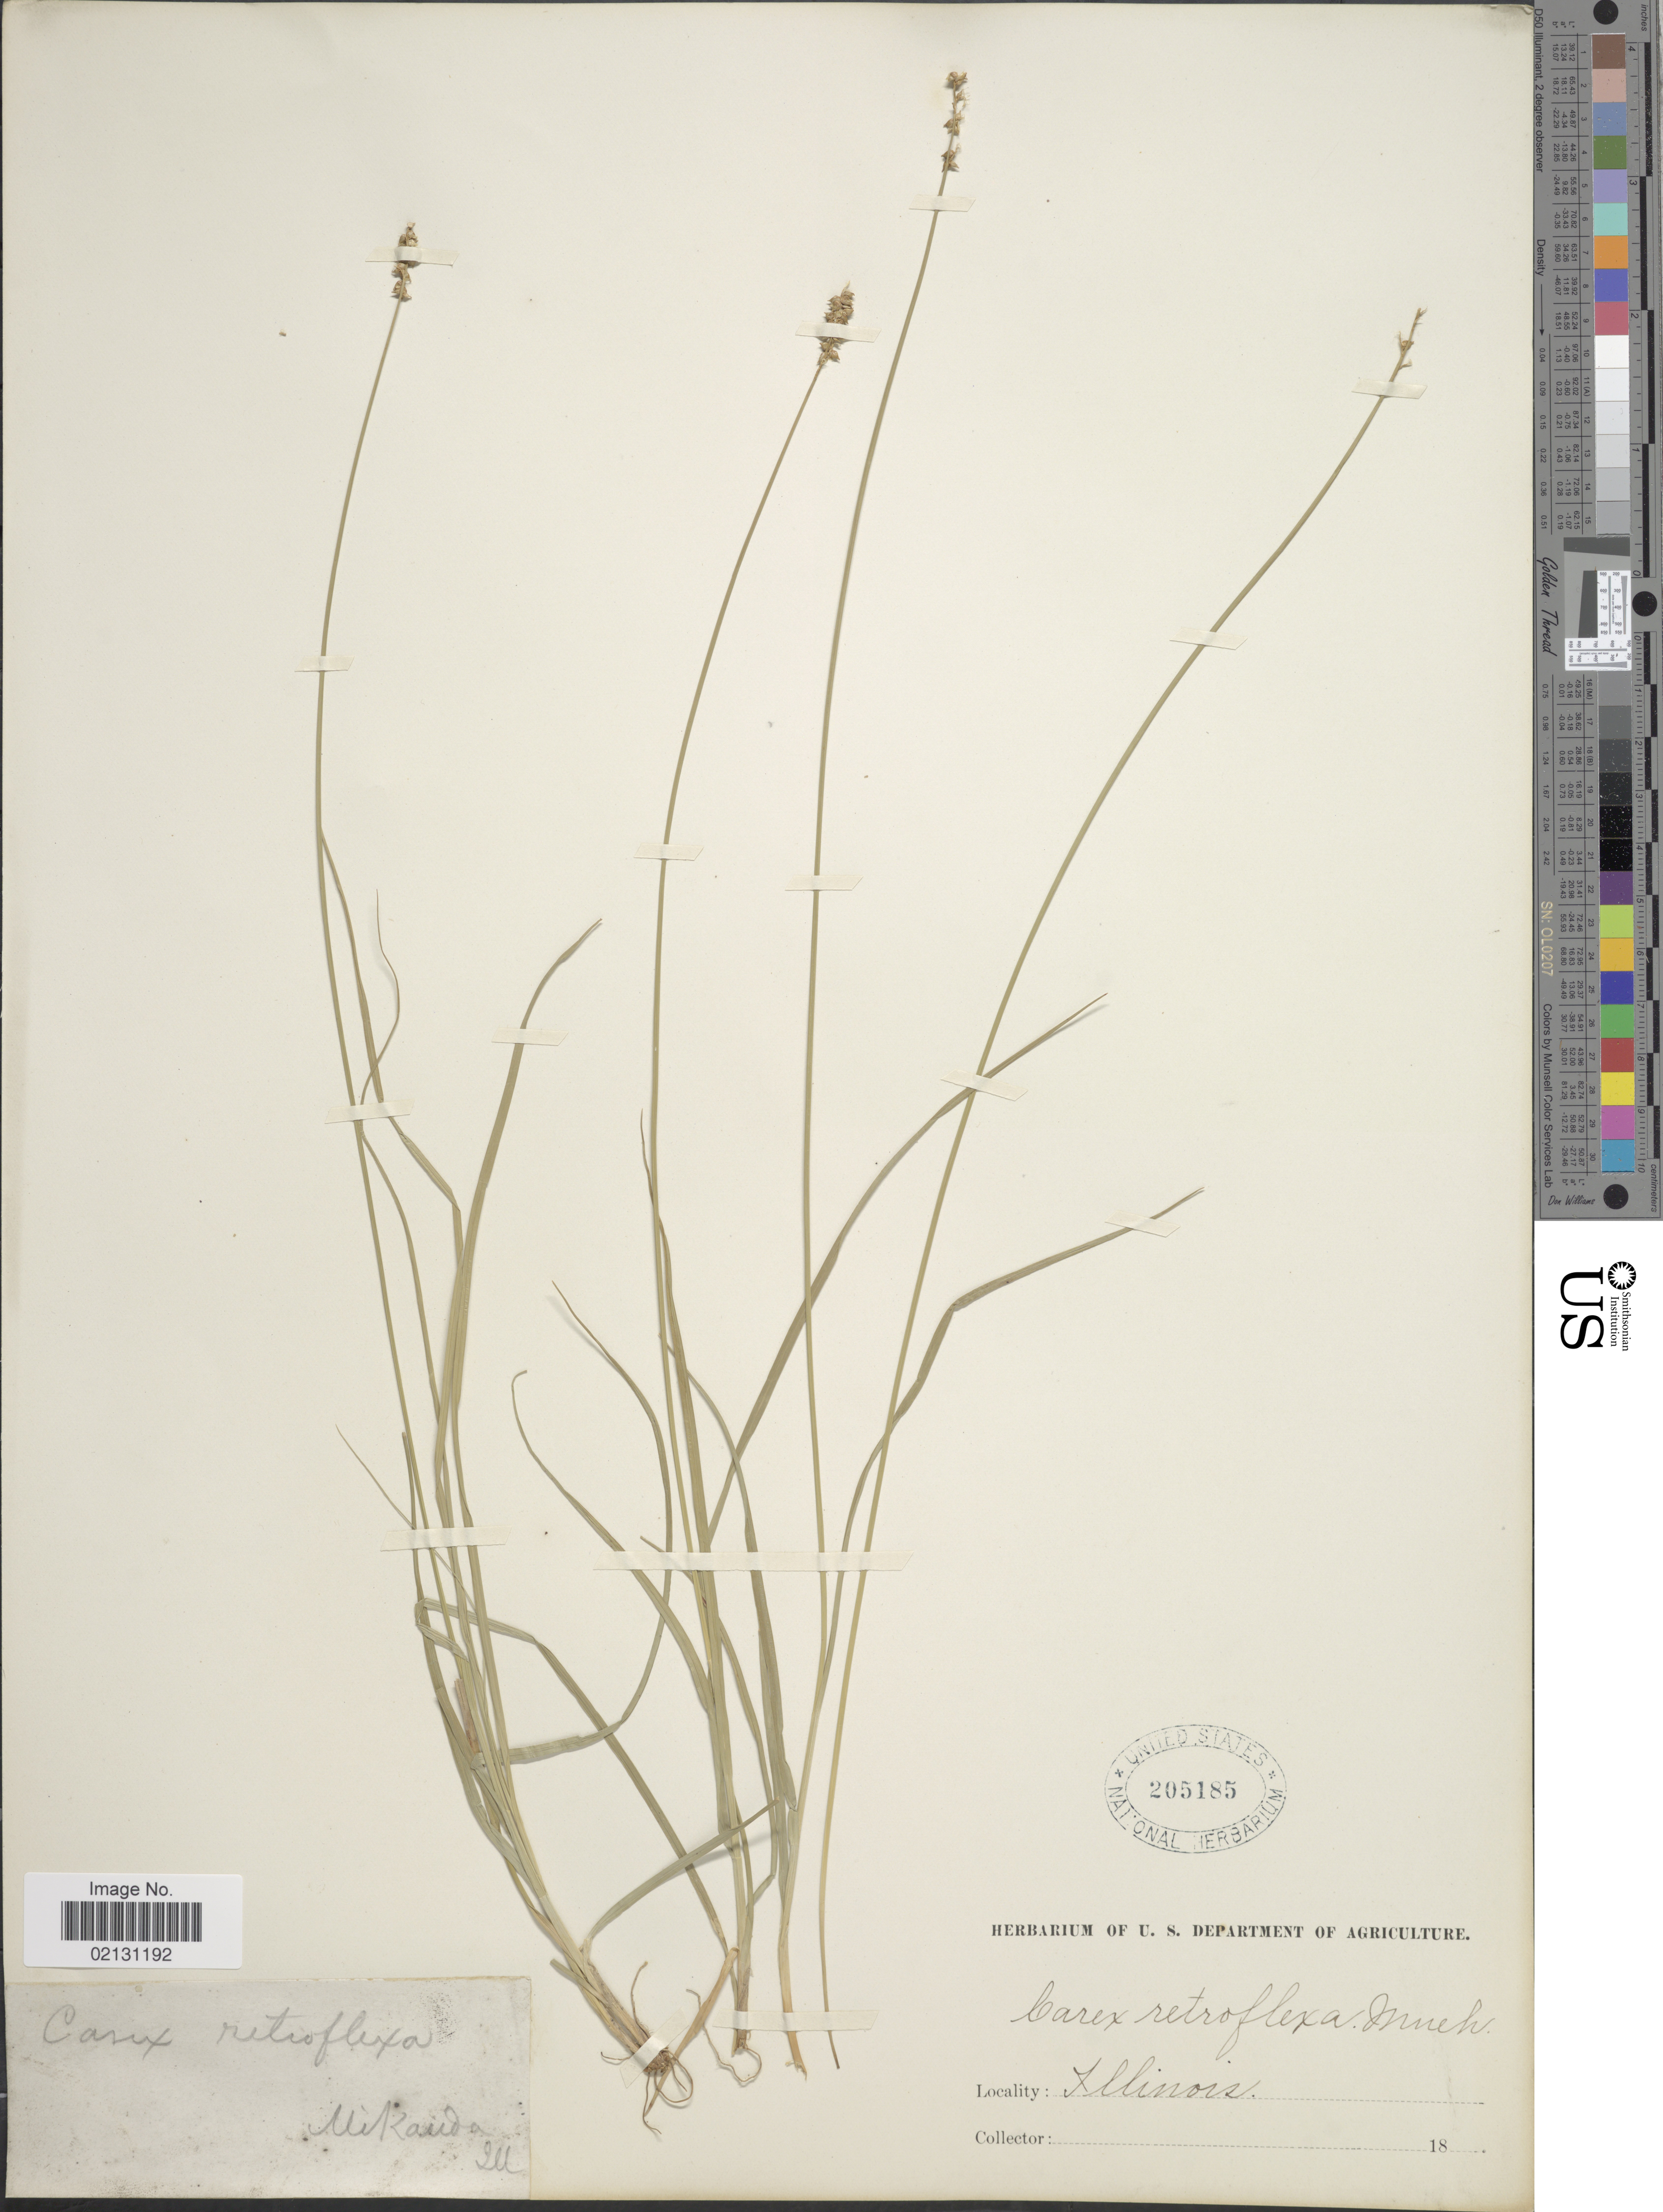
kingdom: Plantae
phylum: Tracheophyta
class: Liliopsida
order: Poales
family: Cyperaceae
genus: Carex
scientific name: Carex retroflexa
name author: Muhl. ex Willd.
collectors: ex herb. U. S. Department of Agriculture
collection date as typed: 18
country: United States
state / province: Illinois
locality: Makana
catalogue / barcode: US 205185